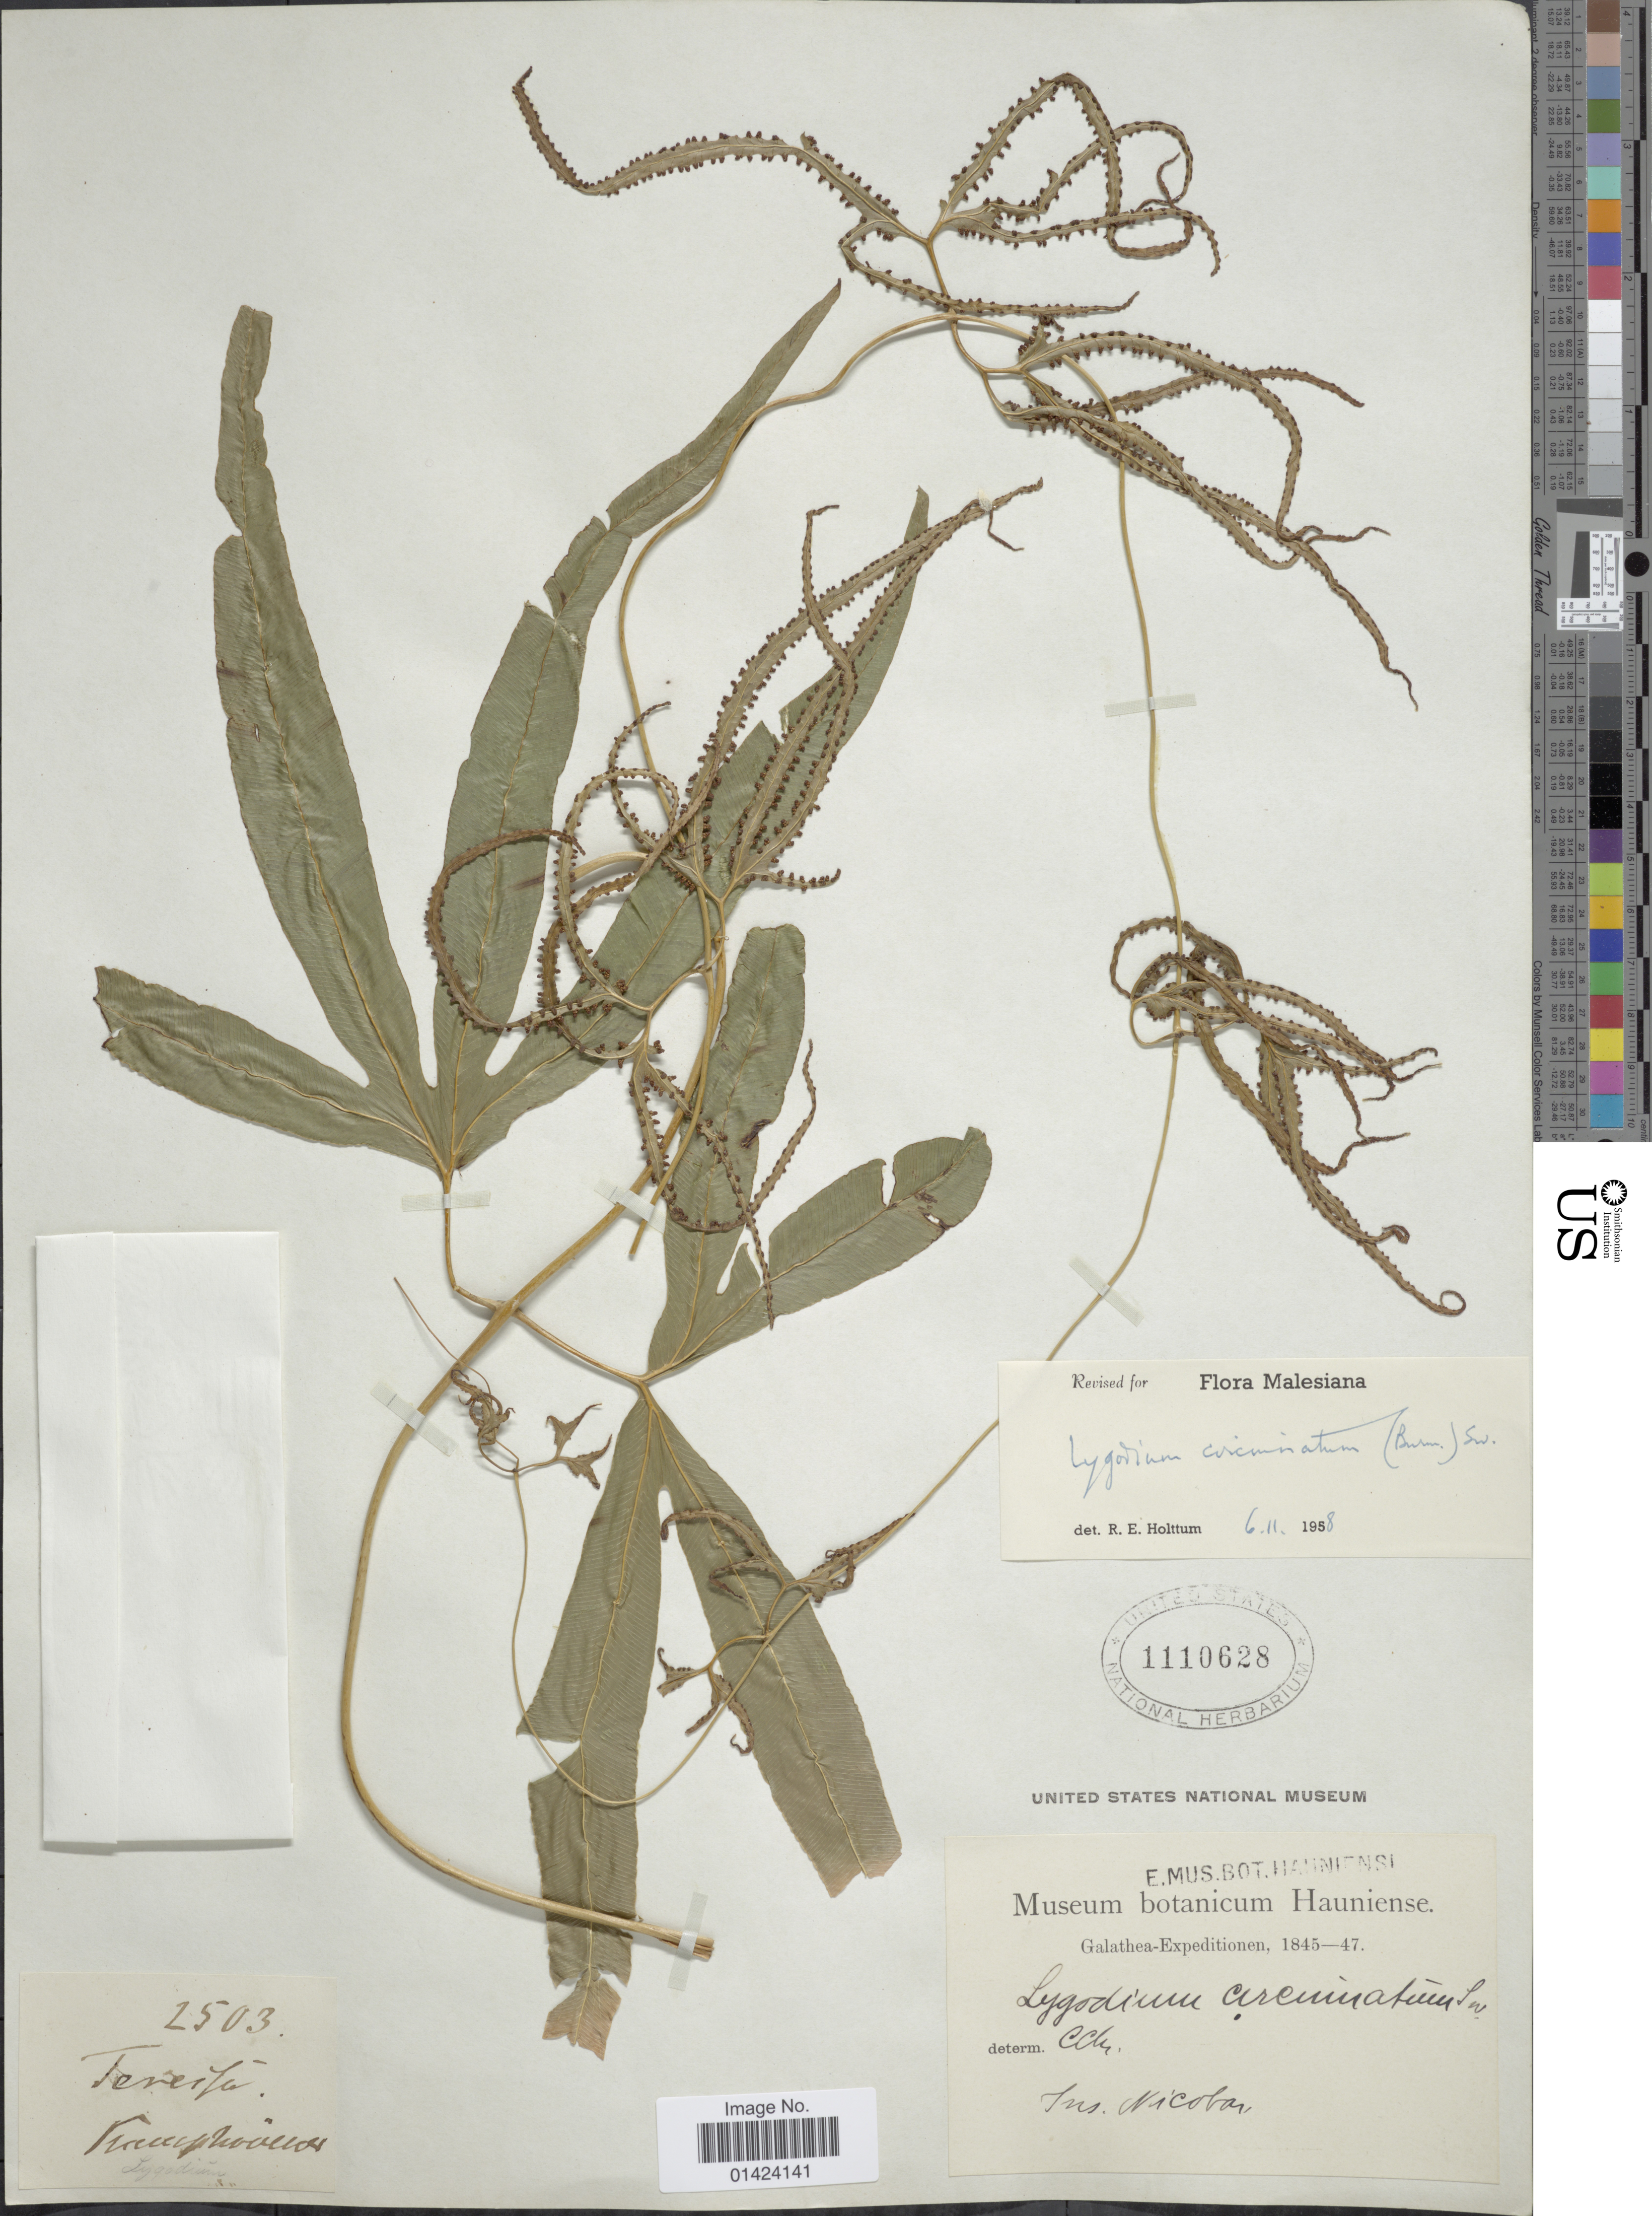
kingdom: Plantae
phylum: Tracheophyta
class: Polypodiopsida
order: Schizaeales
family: Lygodiaceae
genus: Lygodium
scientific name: Lygodium circinnatum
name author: (Burm. f.) Sw.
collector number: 2503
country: India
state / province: Andaman and Nicobar Islands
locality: Nicobar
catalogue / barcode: US 1110628